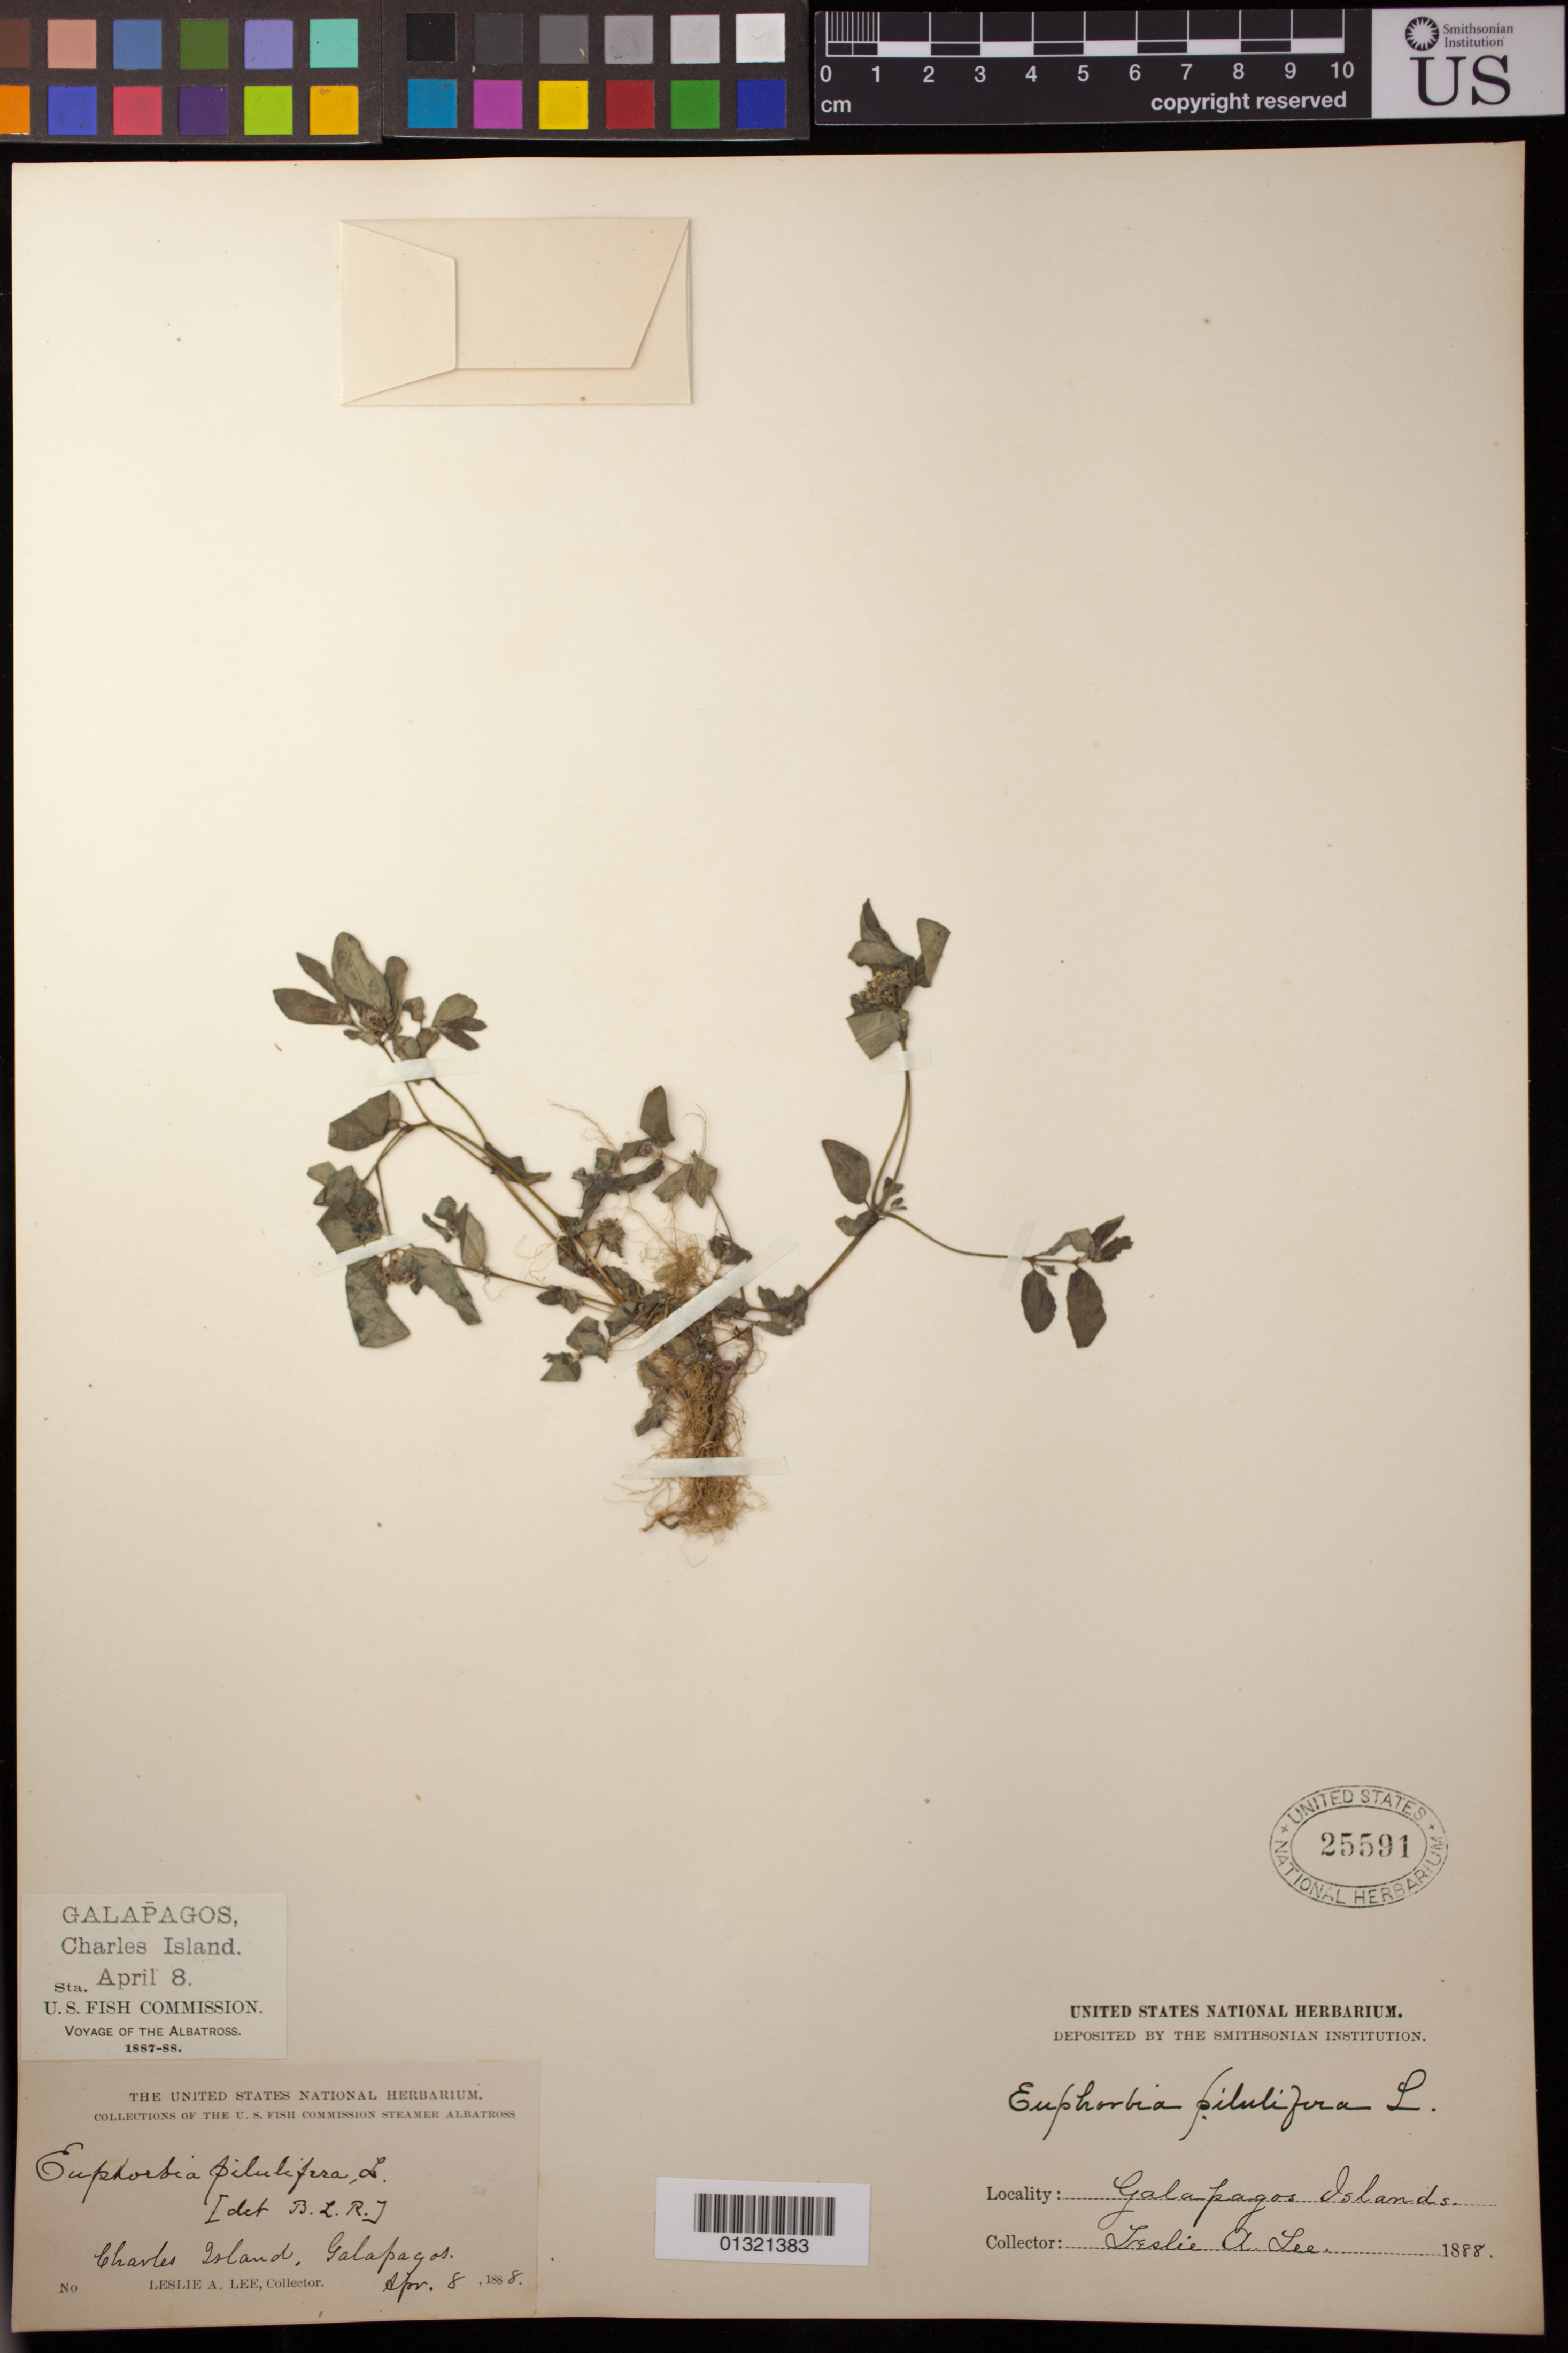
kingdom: Plantae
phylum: Tracheophyta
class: Magnoliopsida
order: Malpighiales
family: Euphorbiaceae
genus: Euphorbia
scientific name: Euphorbia hirta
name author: L.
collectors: L. Lee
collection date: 1888-04-08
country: Ecuador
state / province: Colón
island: Floreana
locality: Charles Island [Isla Santa María, Floreana Island]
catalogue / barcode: US 25591